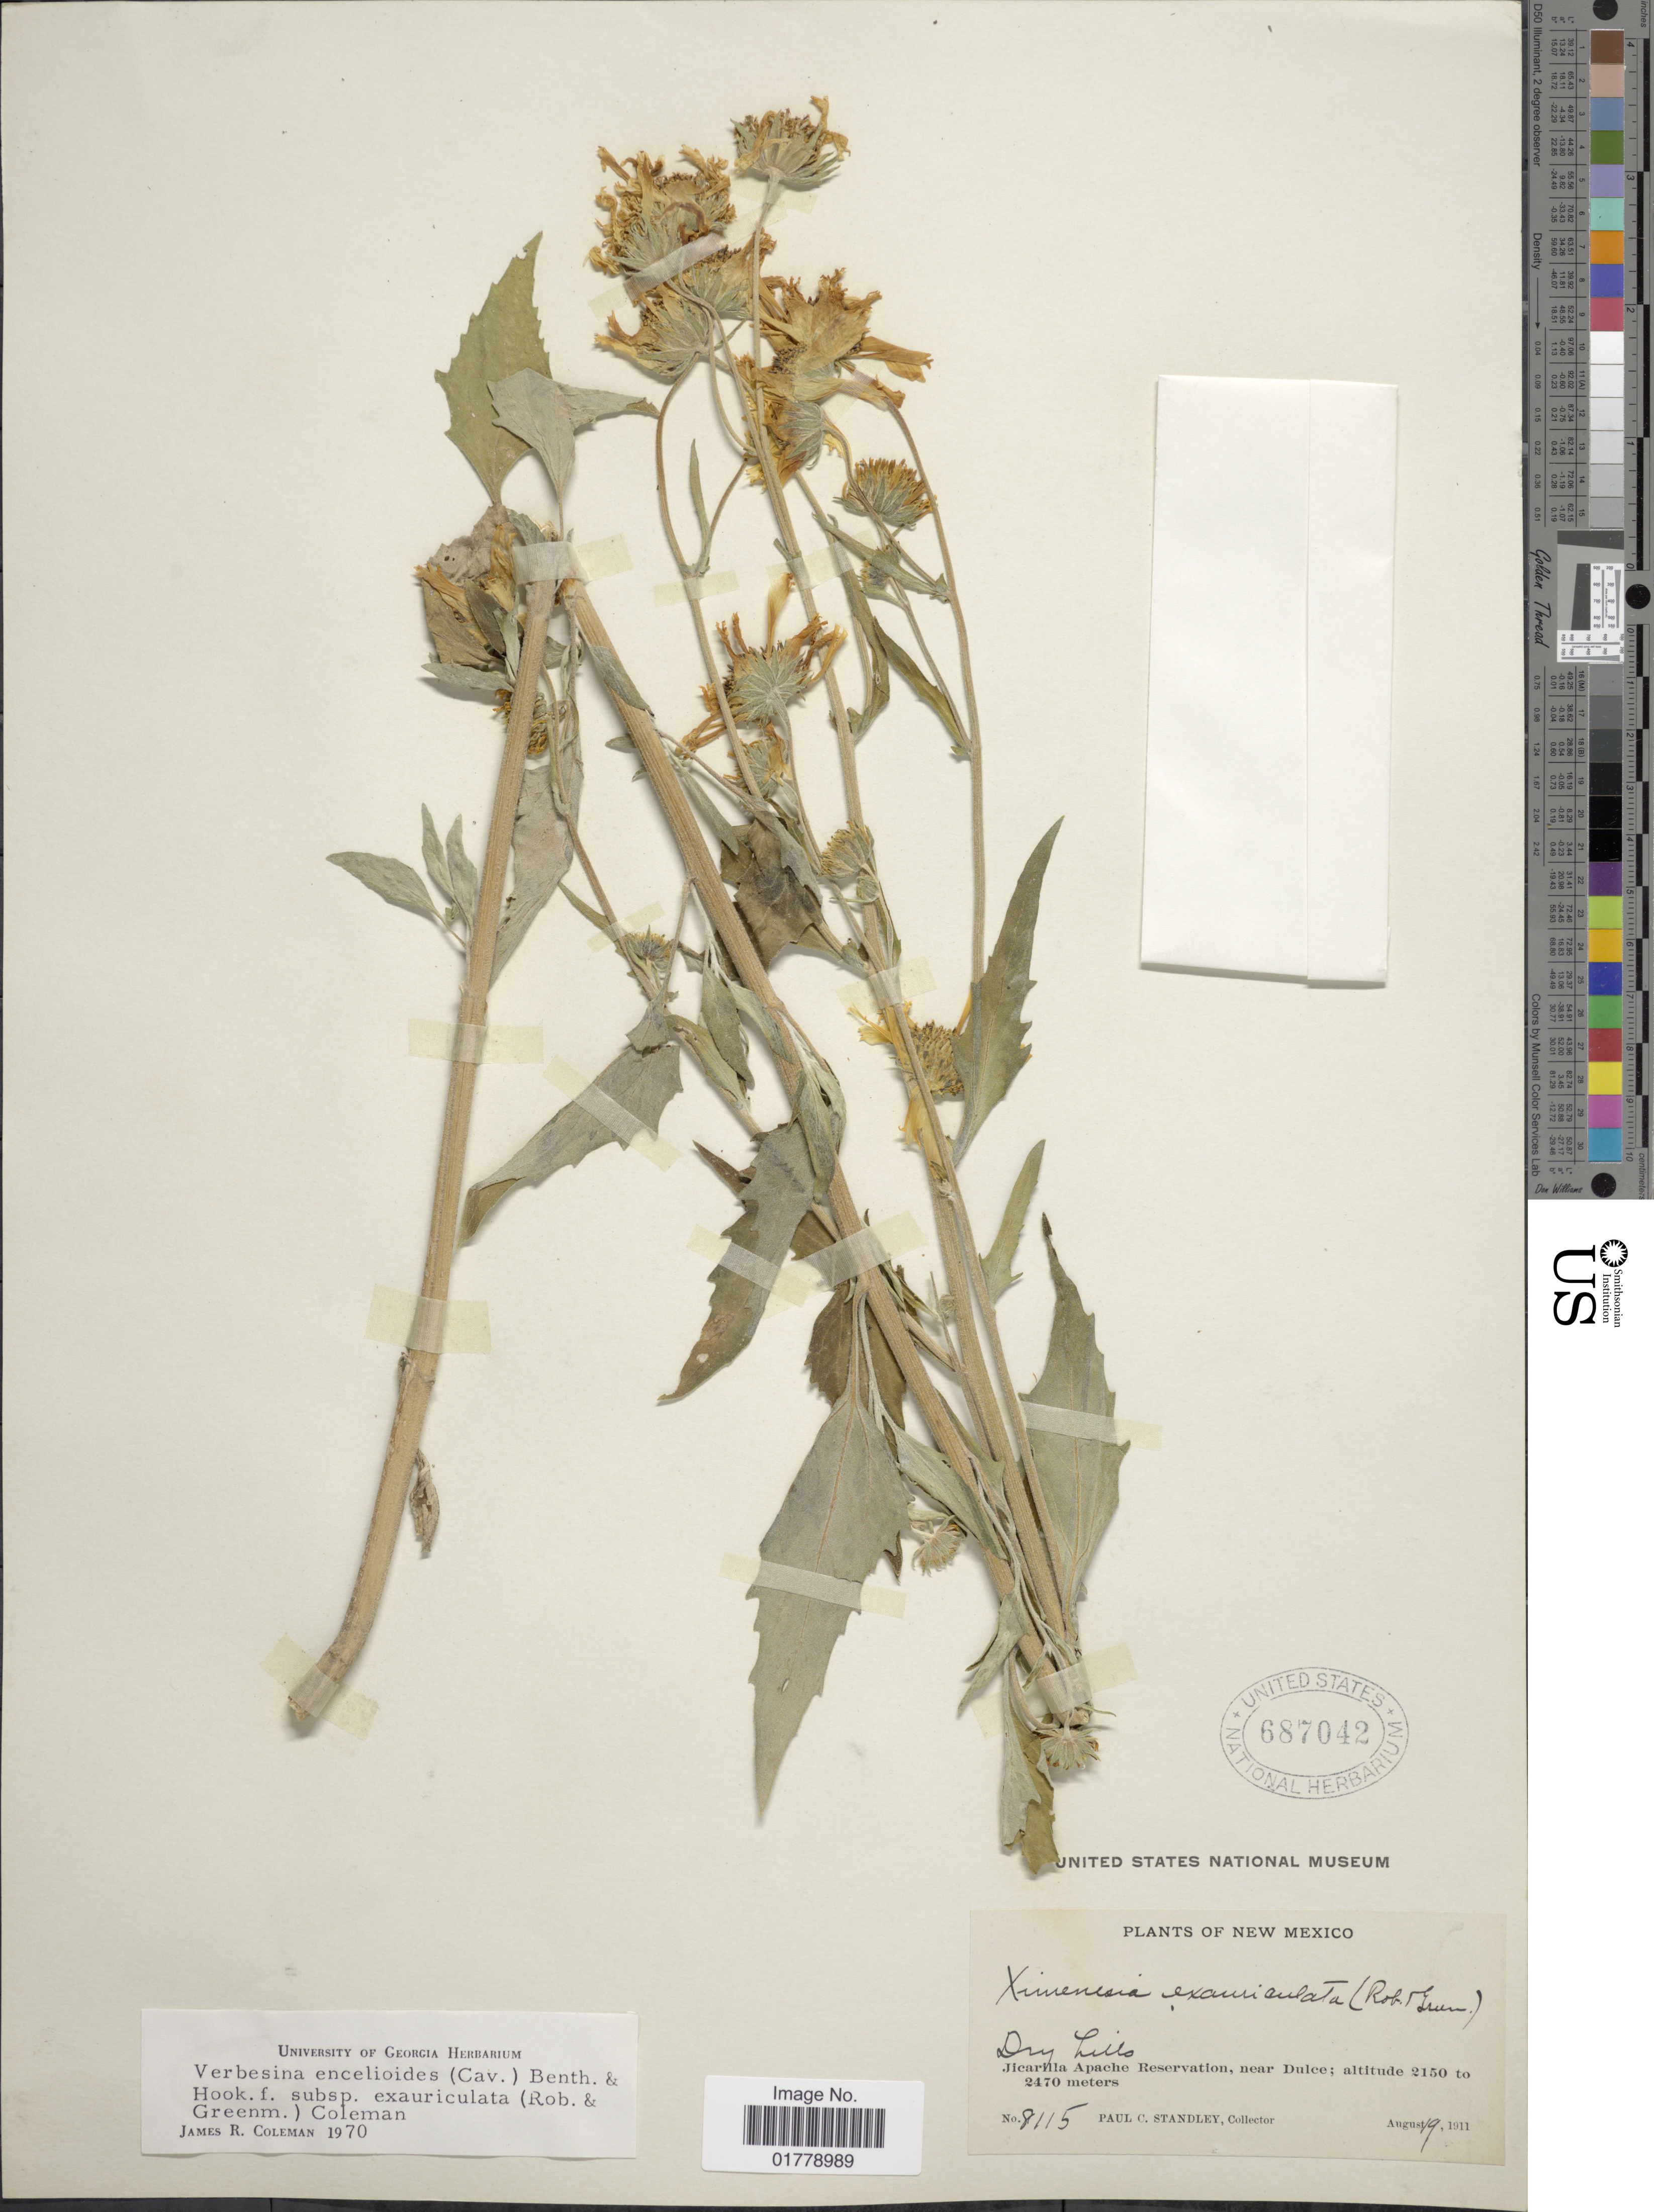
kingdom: Plantae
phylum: Tracheophyta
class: Magnoliopsida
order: Asterales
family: Asteraceae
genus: Verbesina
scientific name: Verbesina encelioides var. cana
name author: (B.L. Rob.) Greenm.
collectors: P. C. Standley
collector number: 8115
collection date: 1911-08-19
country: United States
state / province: New Mexico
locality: Dry hills. Jicarilla Apache Reservation, near Dulce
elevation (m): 2150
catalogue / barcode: US 687042